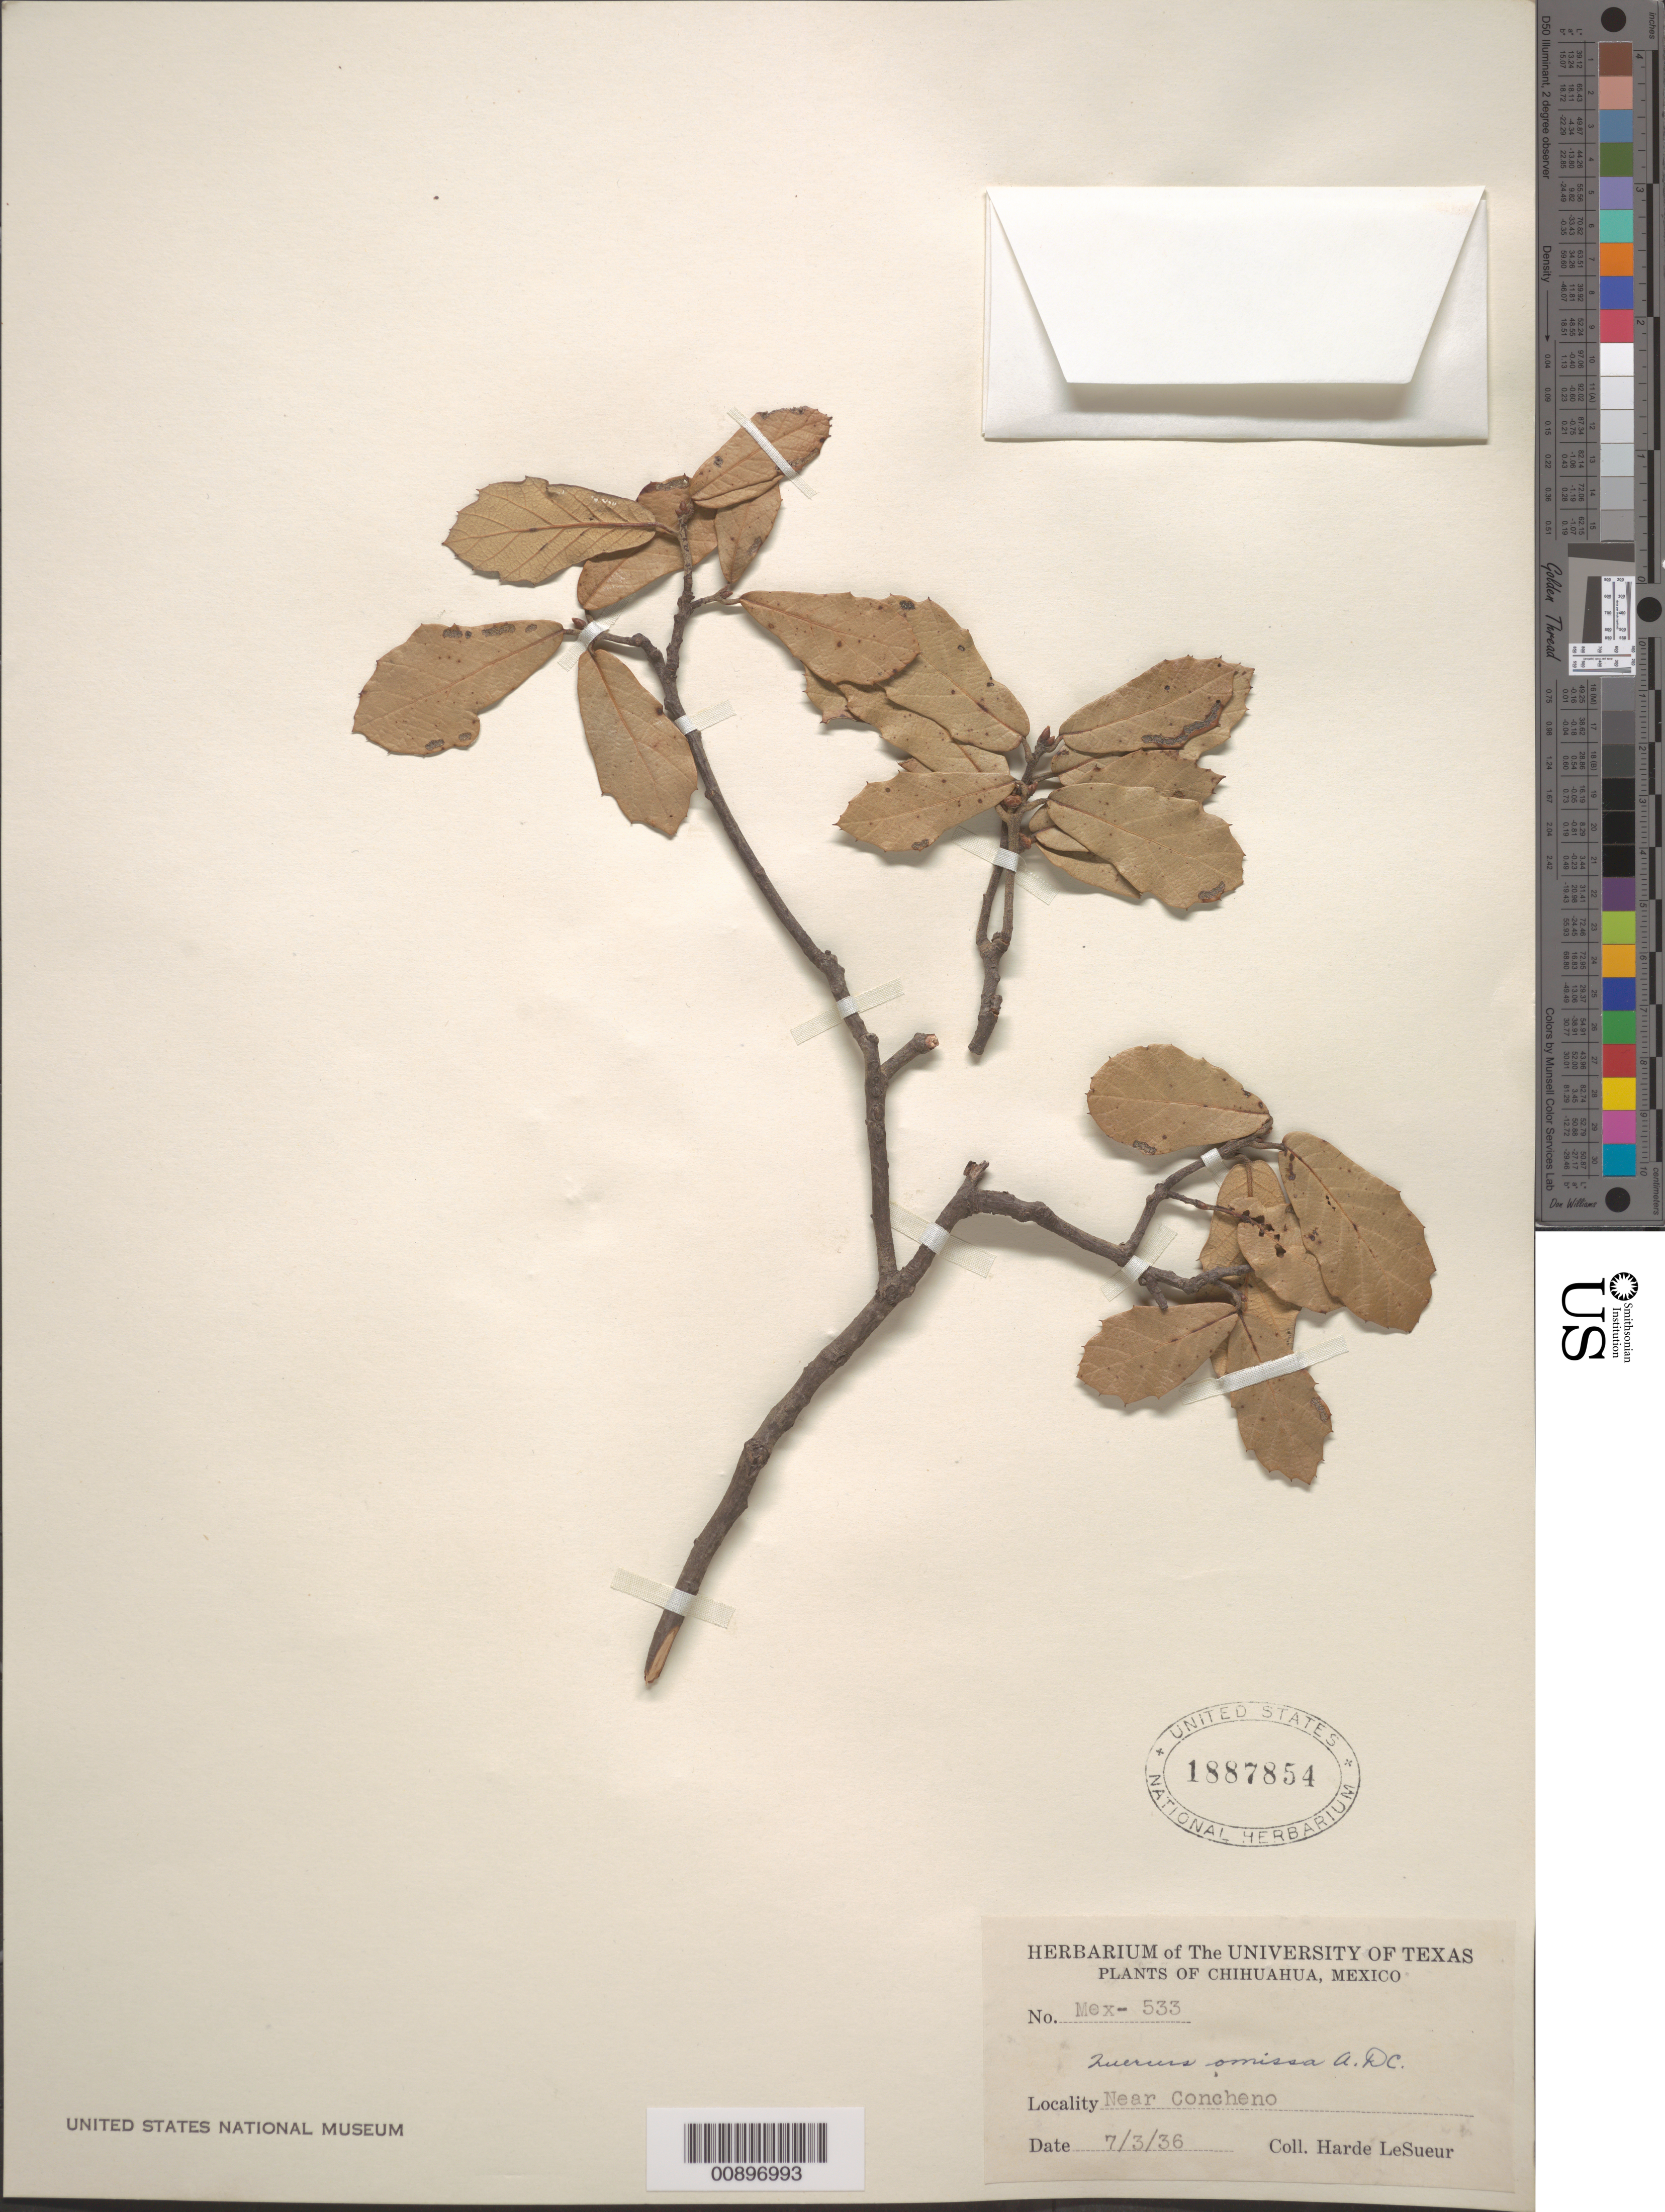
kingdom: Plantae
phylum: Tracheophyta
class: Magnoliopsida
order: Fagales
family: Fagaceae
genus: Quercus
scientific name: Quercus omissa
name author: A. DC.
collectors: D. H. LeSueur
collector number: Mex - 533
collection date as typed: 03 Jul 1936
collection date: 1936-07-03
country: Mexico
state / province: Chihuahua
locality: Near Concheno.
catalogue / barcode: US 1887854